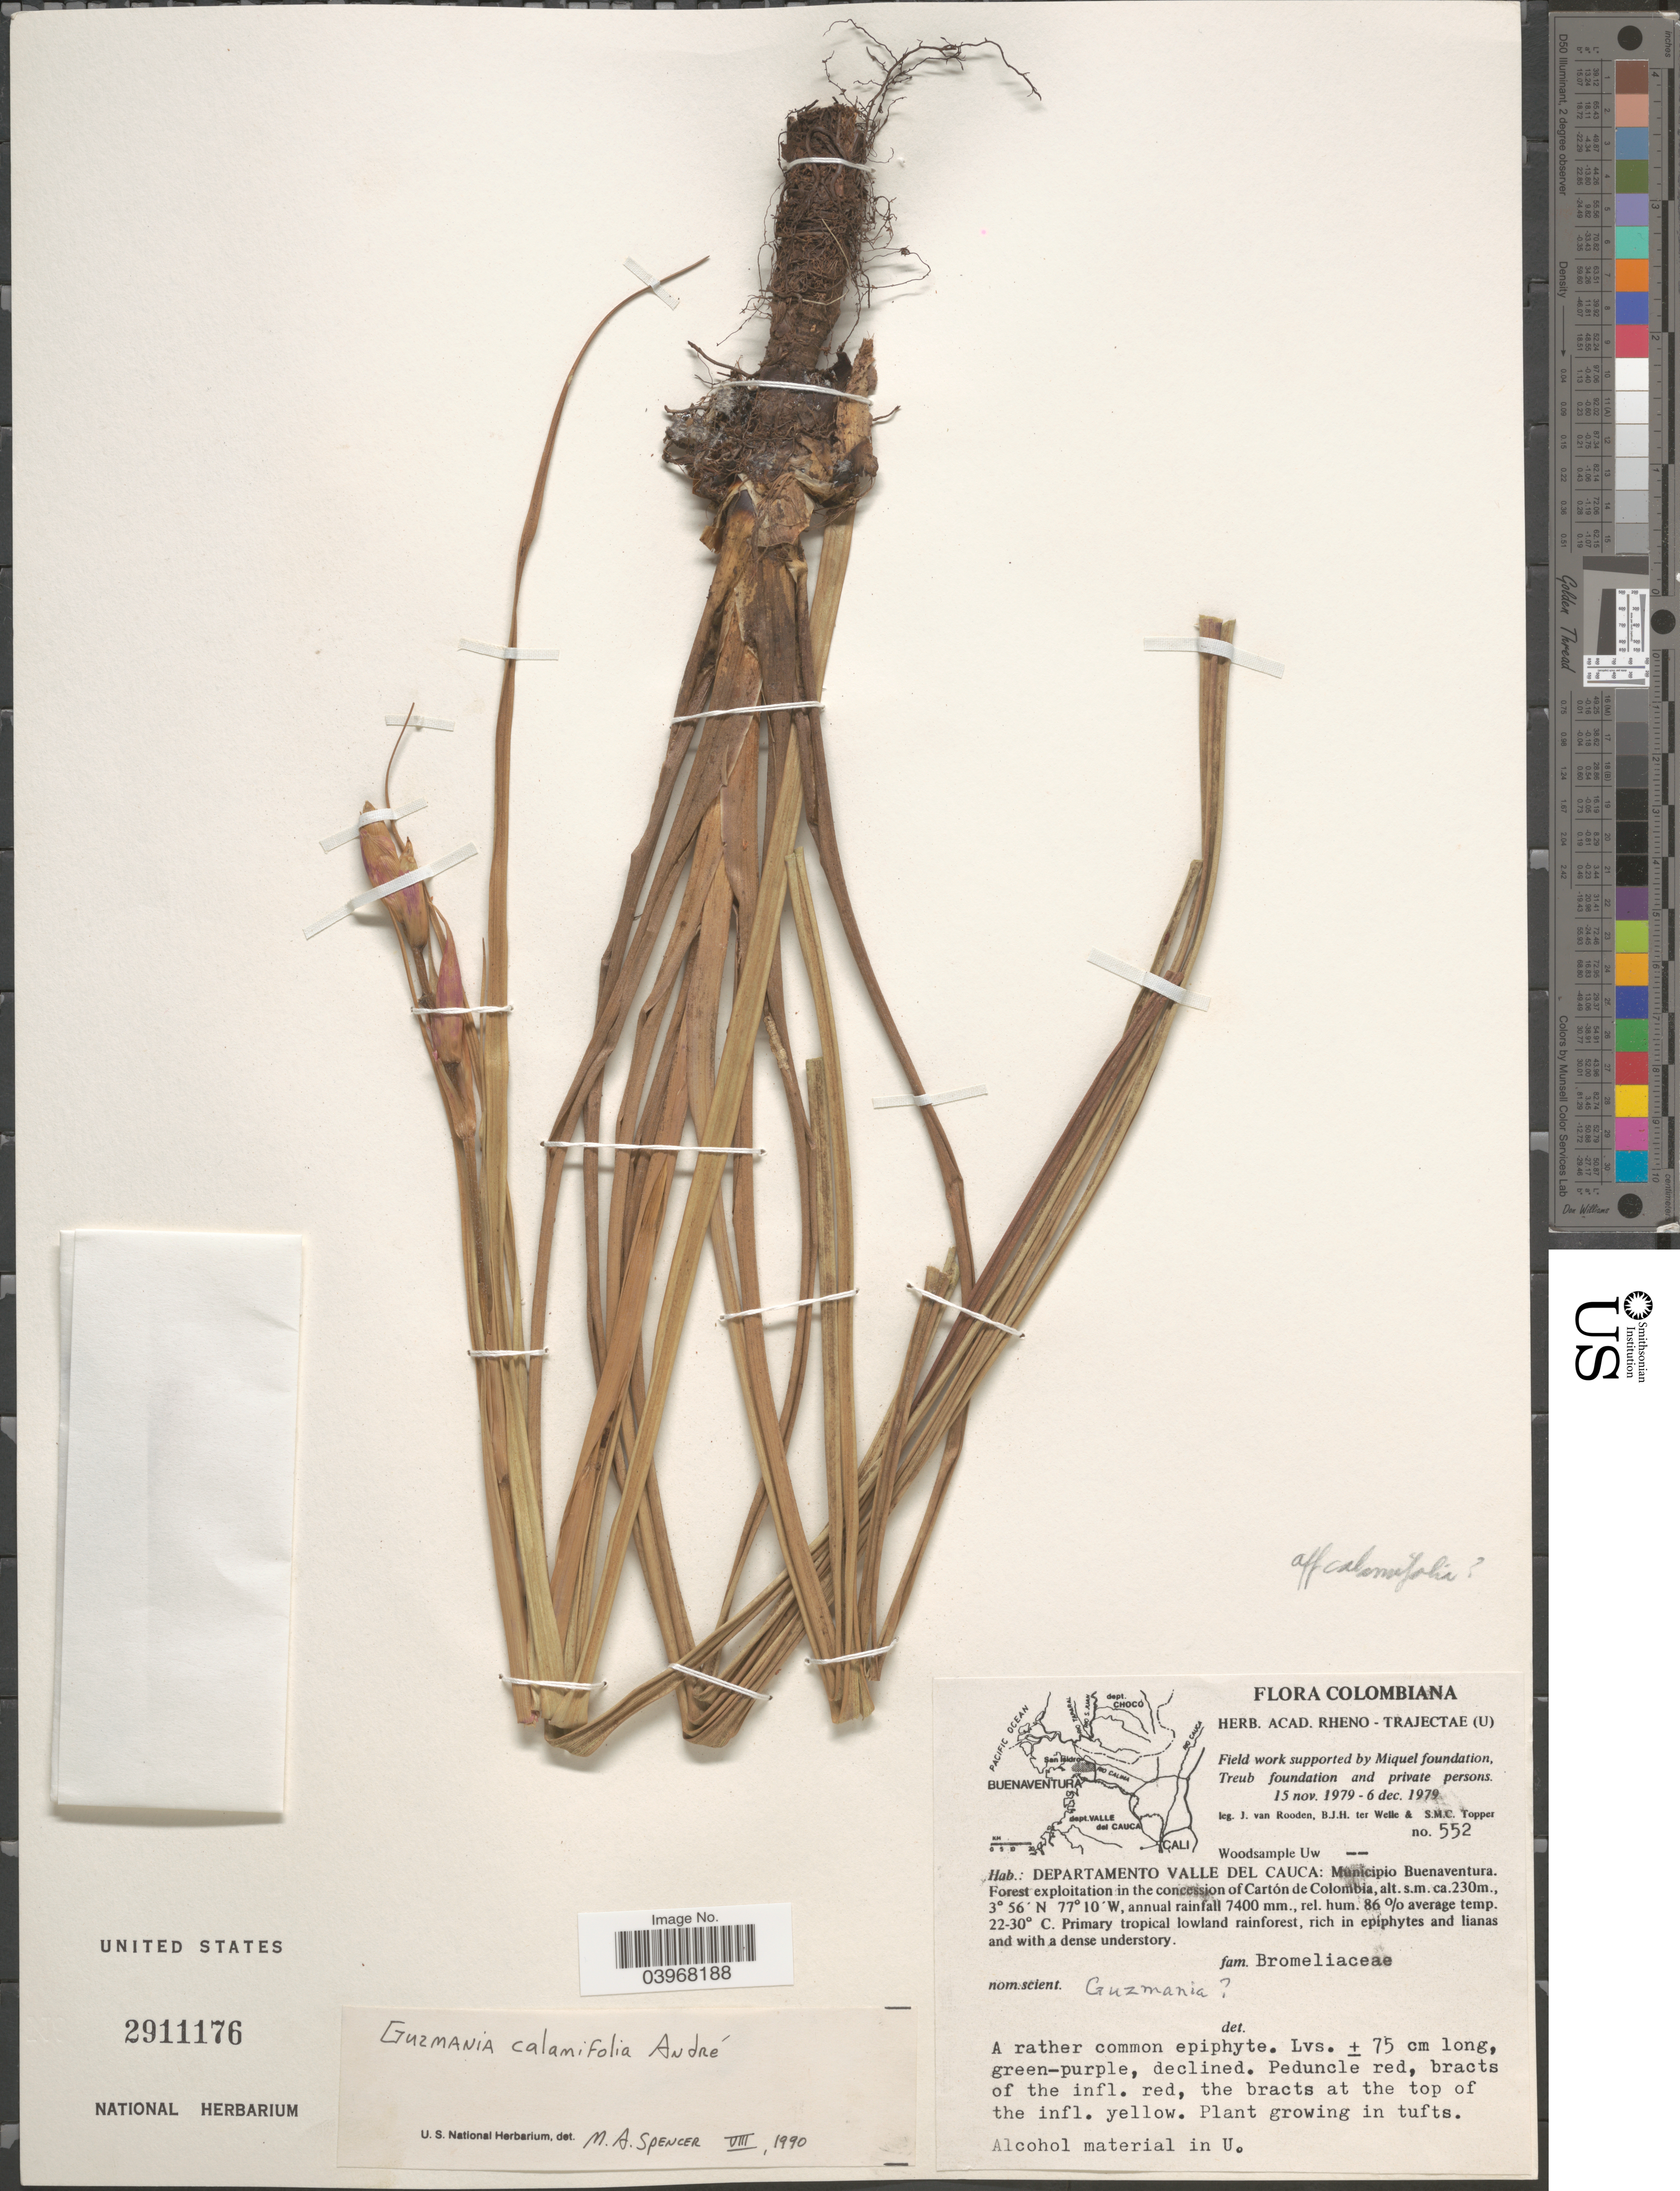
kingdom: Plantae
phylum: Tracheophyta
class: Liliopsida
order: Poales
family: Bromeliaceae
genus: Guzmania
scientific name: Guzmania calamifolia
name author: André ex Mez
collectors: J. Van Rooden, B. Welle & S. Topper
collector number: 552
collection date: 1979-11-15/1979-12-06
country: Colombia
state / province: Valle del Cauca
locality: Departamento Valle del Cauca: Municipio Buenaventura. Forest exploitation in the concession of Cartón de Colombia.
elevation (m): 230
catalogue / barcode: US 2911176